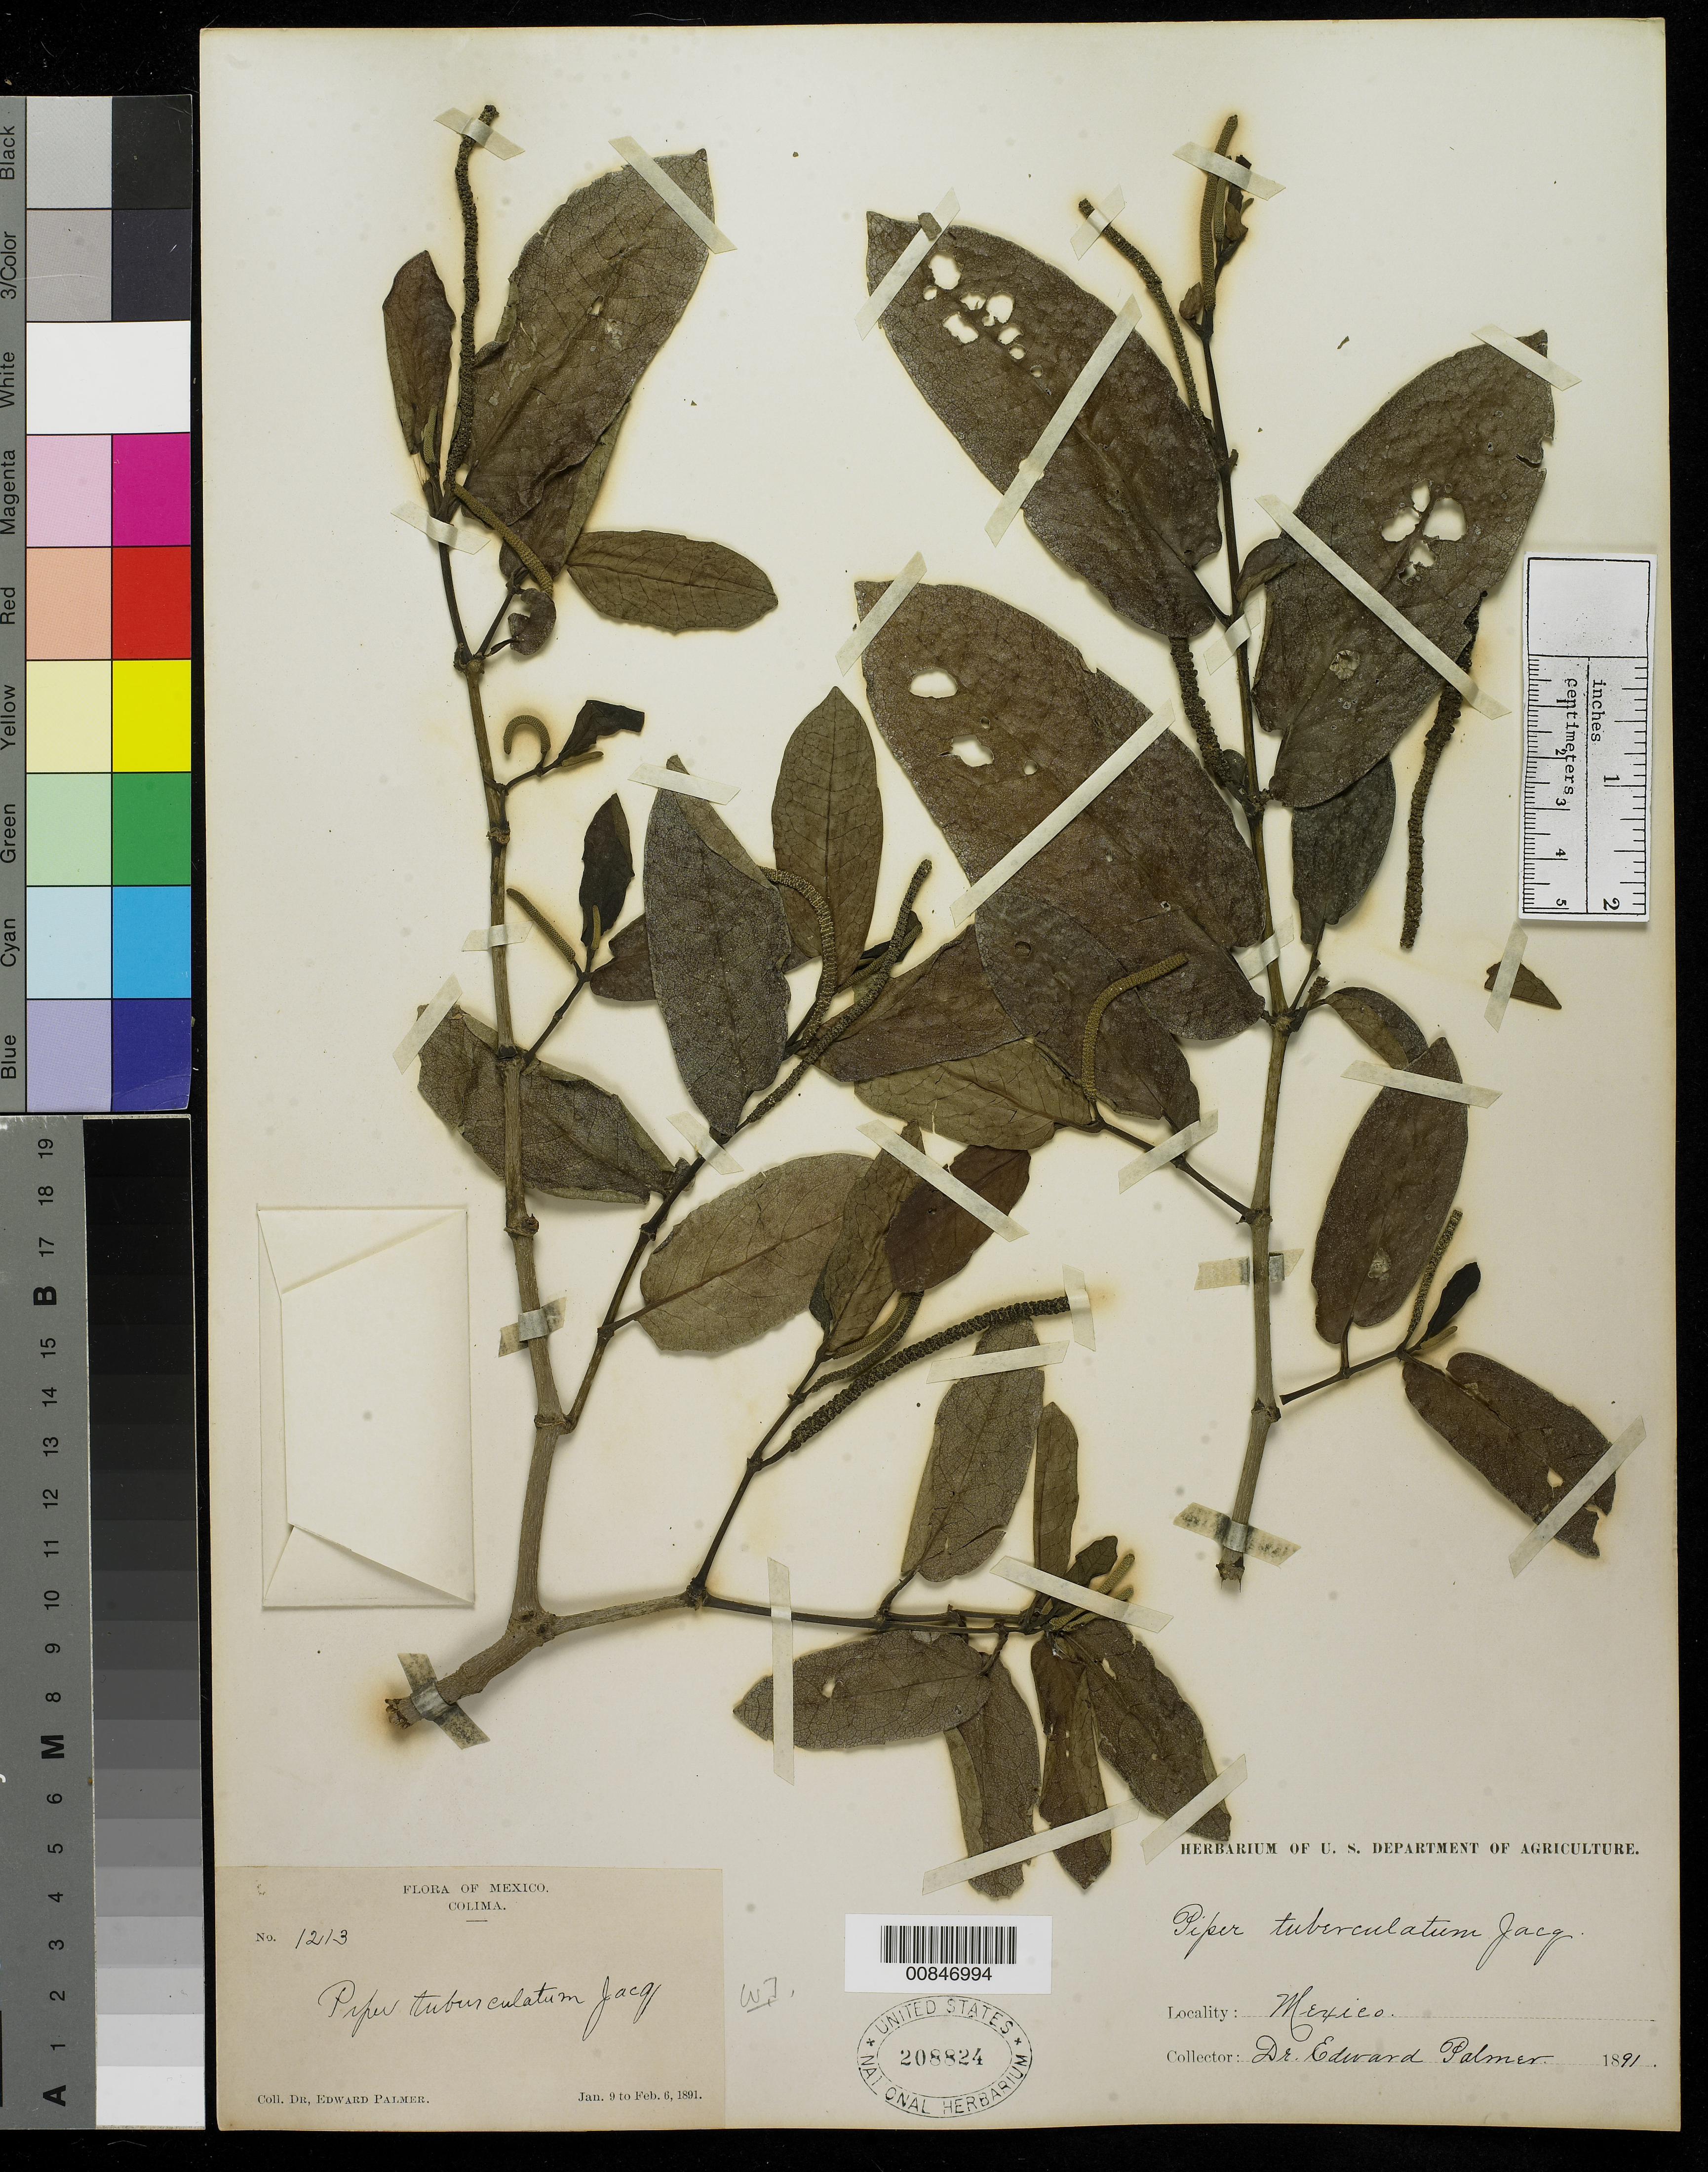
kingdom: Plantae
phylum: Tracheophyta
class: Magnoliopsida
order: Piperales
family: Piperaceae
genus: Piper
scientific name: Piper tuberculatum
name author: Jacq.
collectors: E. Palmer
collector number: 1213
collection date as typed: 09 Jan 1891 to 06 Feb 1891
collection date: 1891-01-09/1891-02-06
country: Mexico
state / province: Colima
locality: Colima.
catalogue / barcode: US 208824